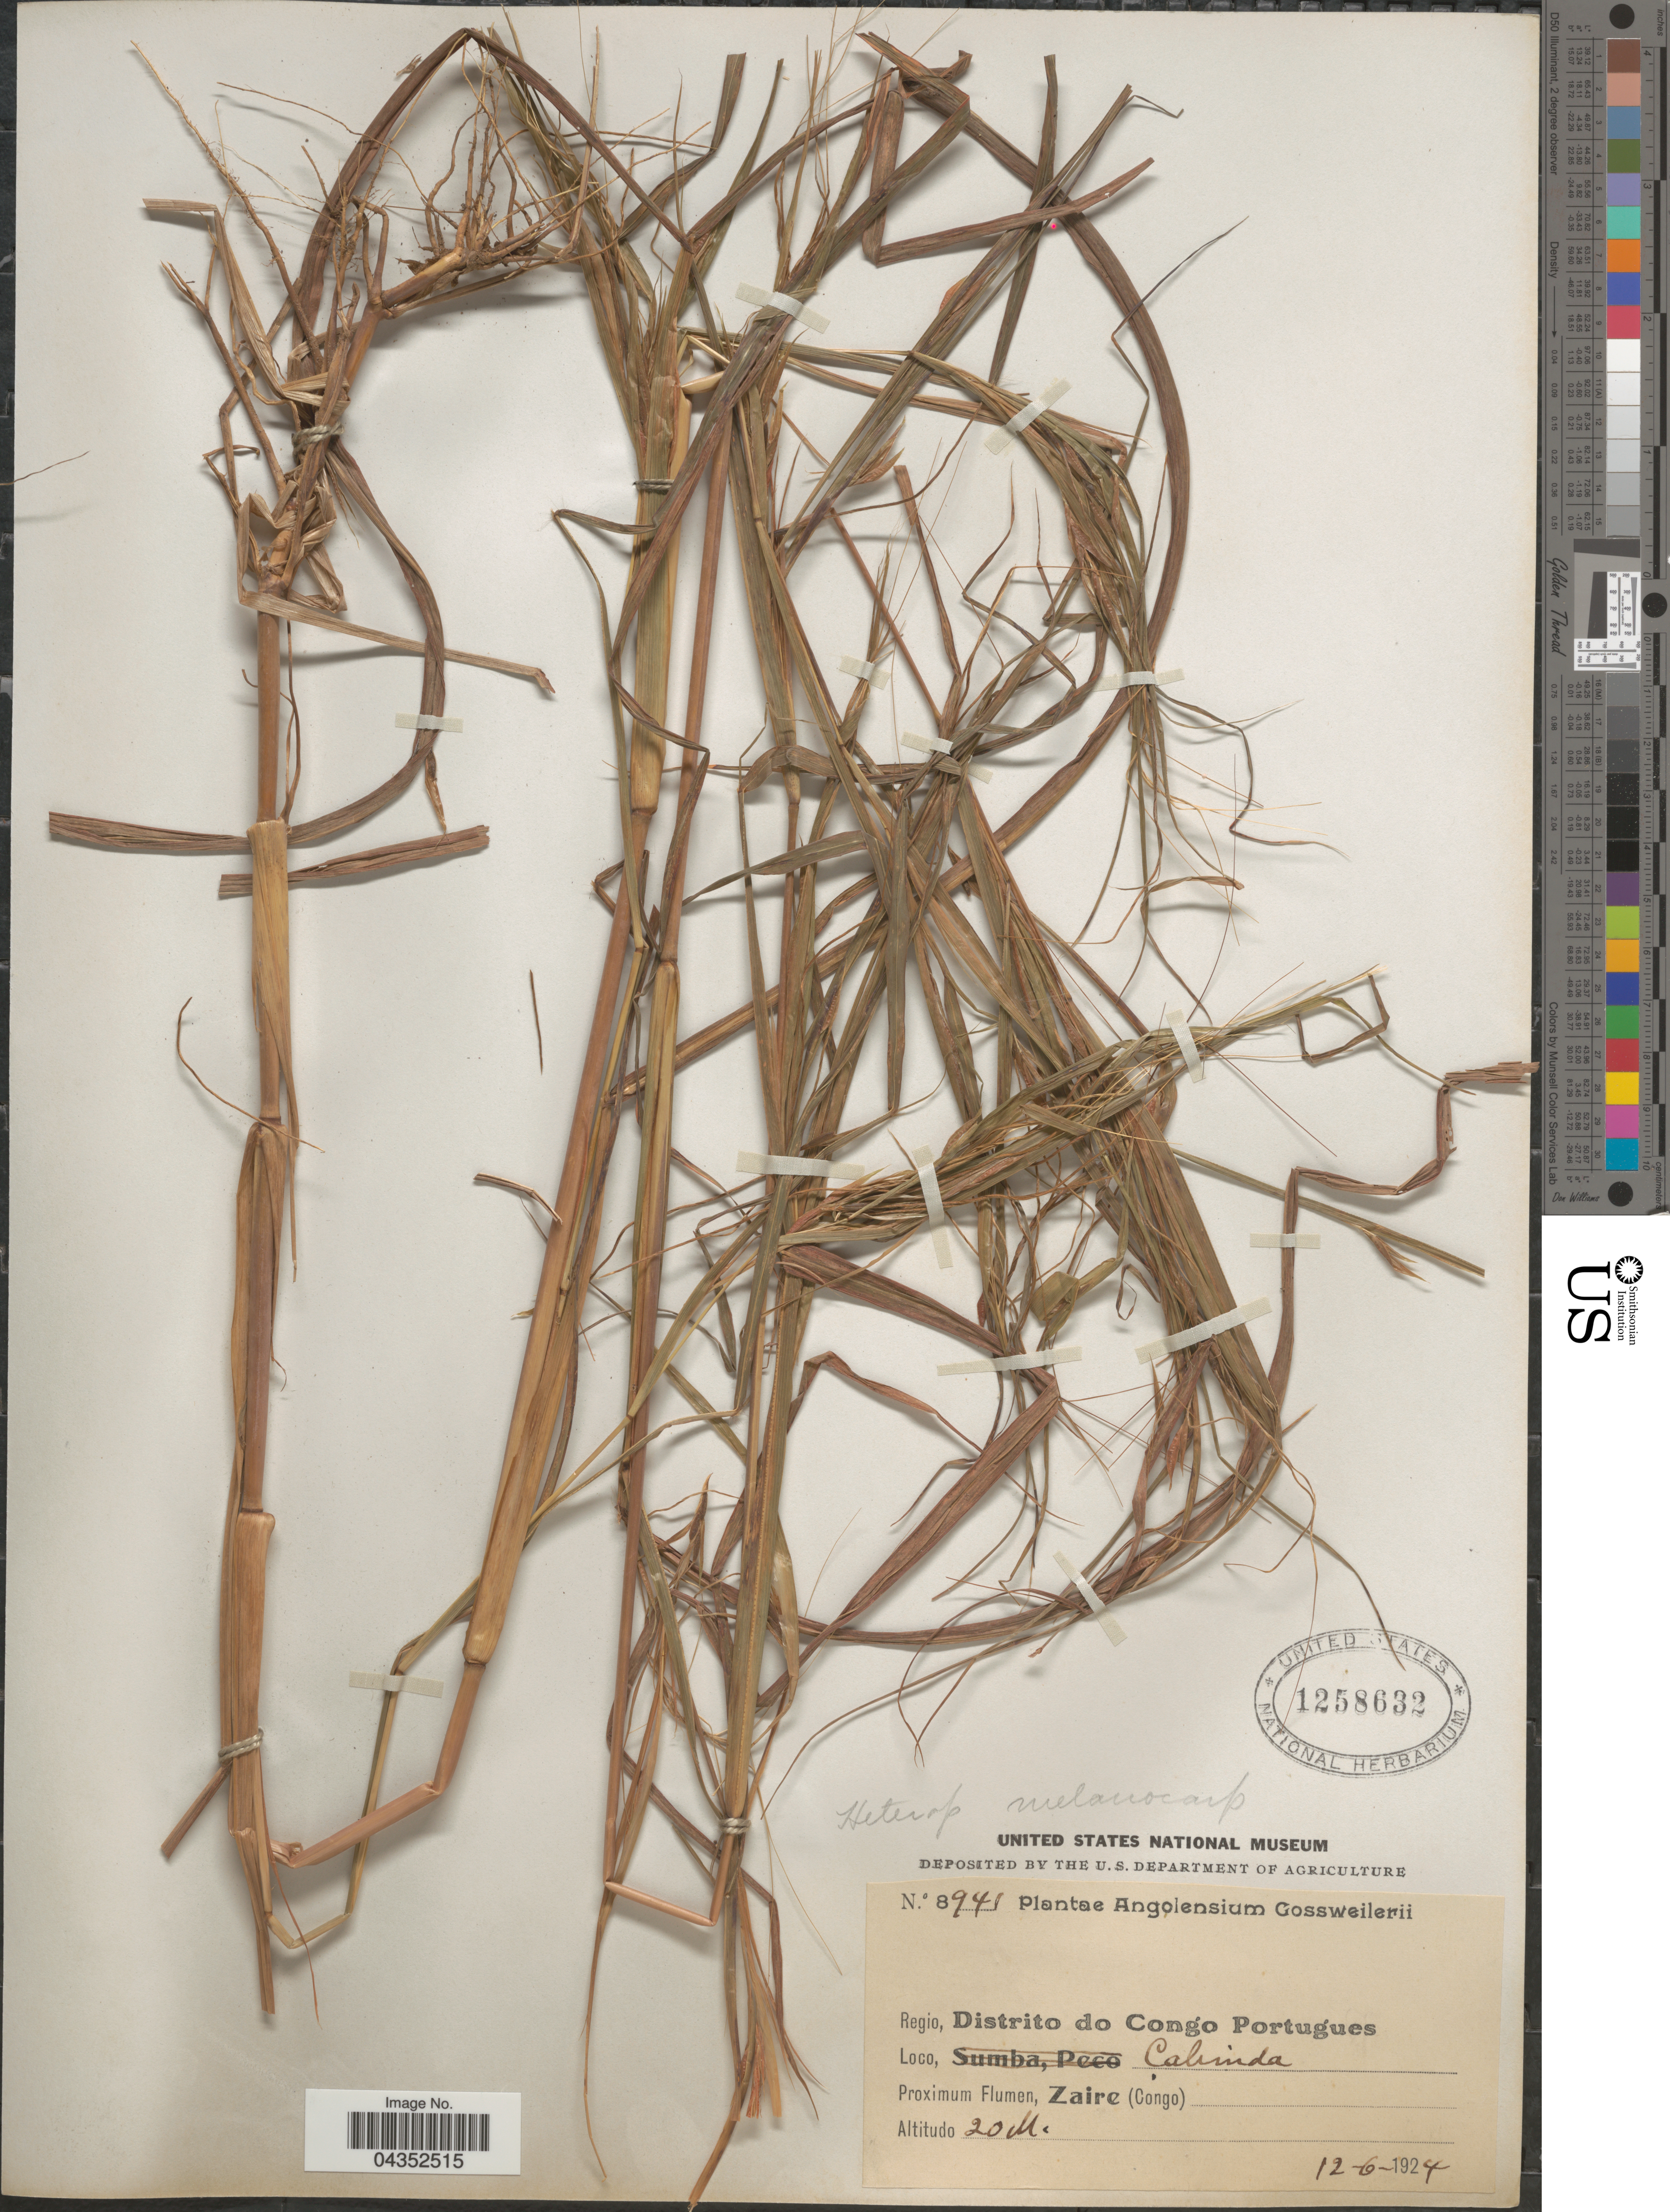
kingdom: Plantae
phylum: Tracheophyta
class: Liliopsida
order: Poales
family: Poaceae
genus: Heteropogon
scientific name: Heteropogon melanocarpus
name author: (Elliott) Benth.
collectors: -. Gossweiler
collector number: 8941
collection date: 1924-06-12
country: Angola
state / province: Zaire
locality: Regio, Distrito do Congo Portugues. Cabinda. Proximum Flumen, Zaire (Congo).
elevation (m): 20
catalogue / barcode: US 1258632